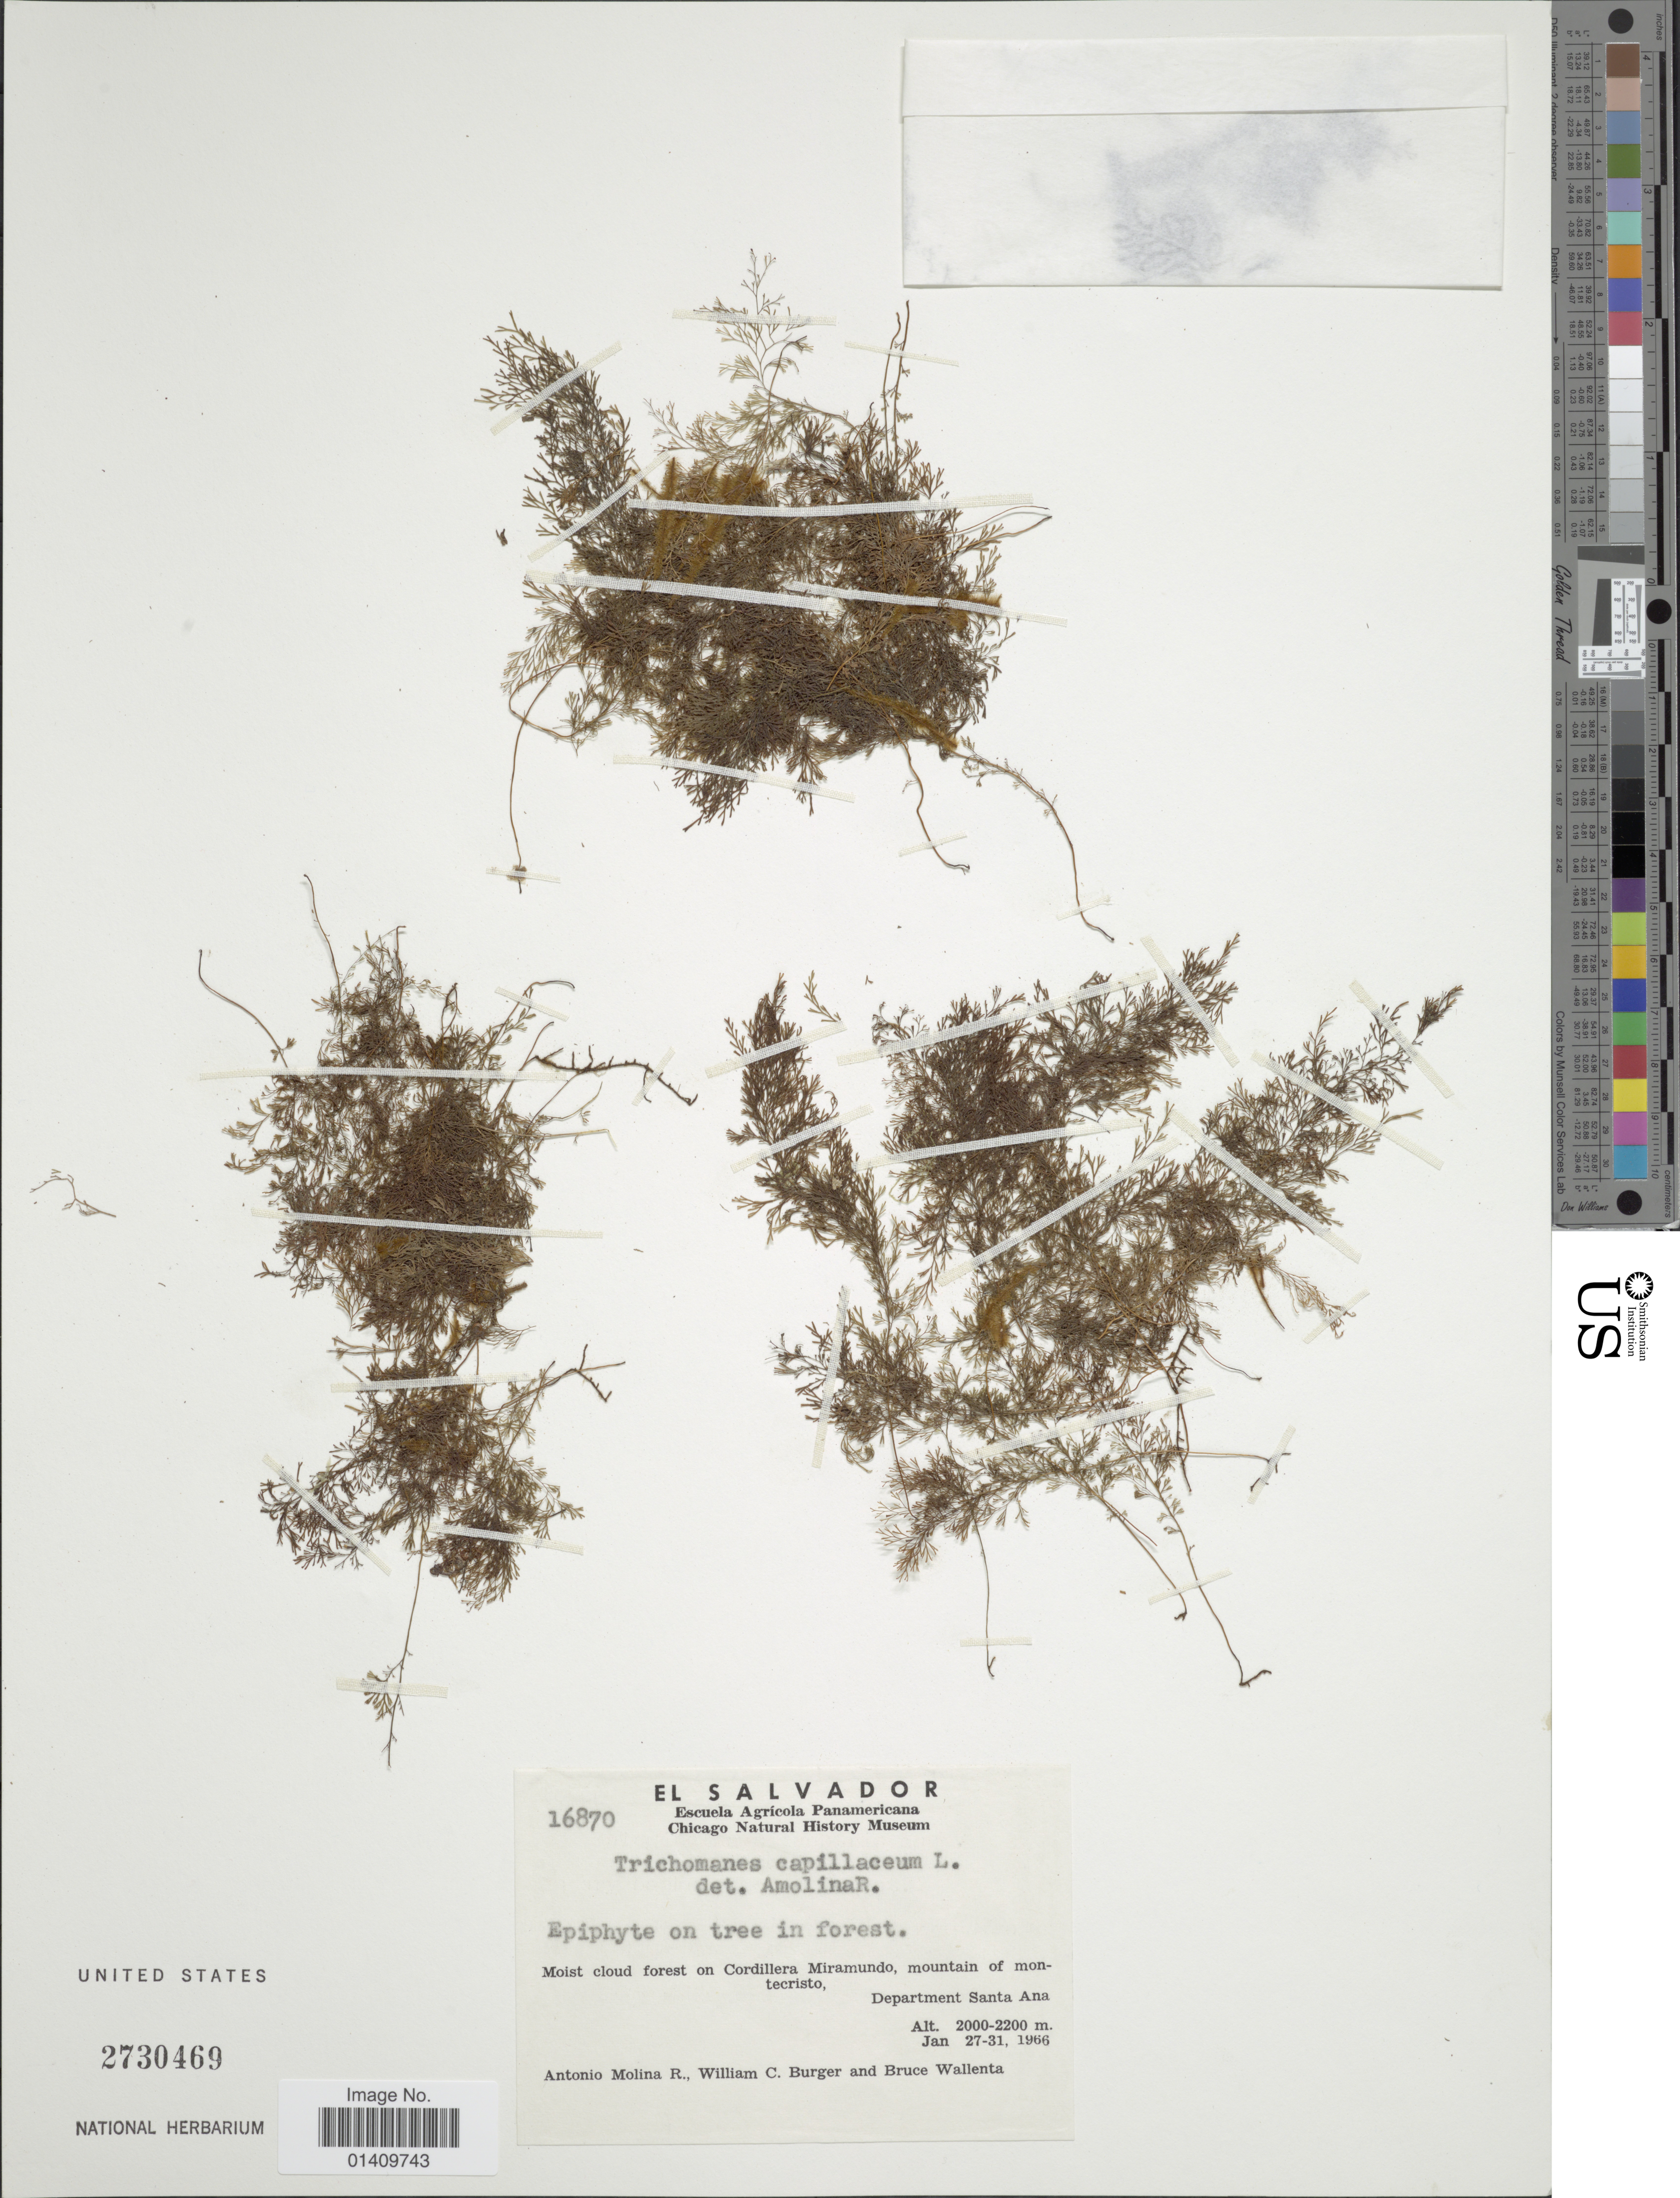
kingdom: Plantae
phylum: Tracheophyta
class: Polypodiopsida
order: Hymenophyllales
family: Hymenophyllaceae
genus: Polyphlebium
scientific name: Polyphlebium capillaceum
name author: (L.) Ebihara & Dubuisson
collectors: A. Molina R., W. Burger & B. Wallenta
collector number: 16870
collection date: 1966-01-27/1966-01-31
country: El Salvador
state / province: Santa Ana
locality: Moist cloud forest on Cordillera Miramundo mountain of motecristo department Santa Ana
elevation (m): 2000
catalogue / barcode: US 2730469